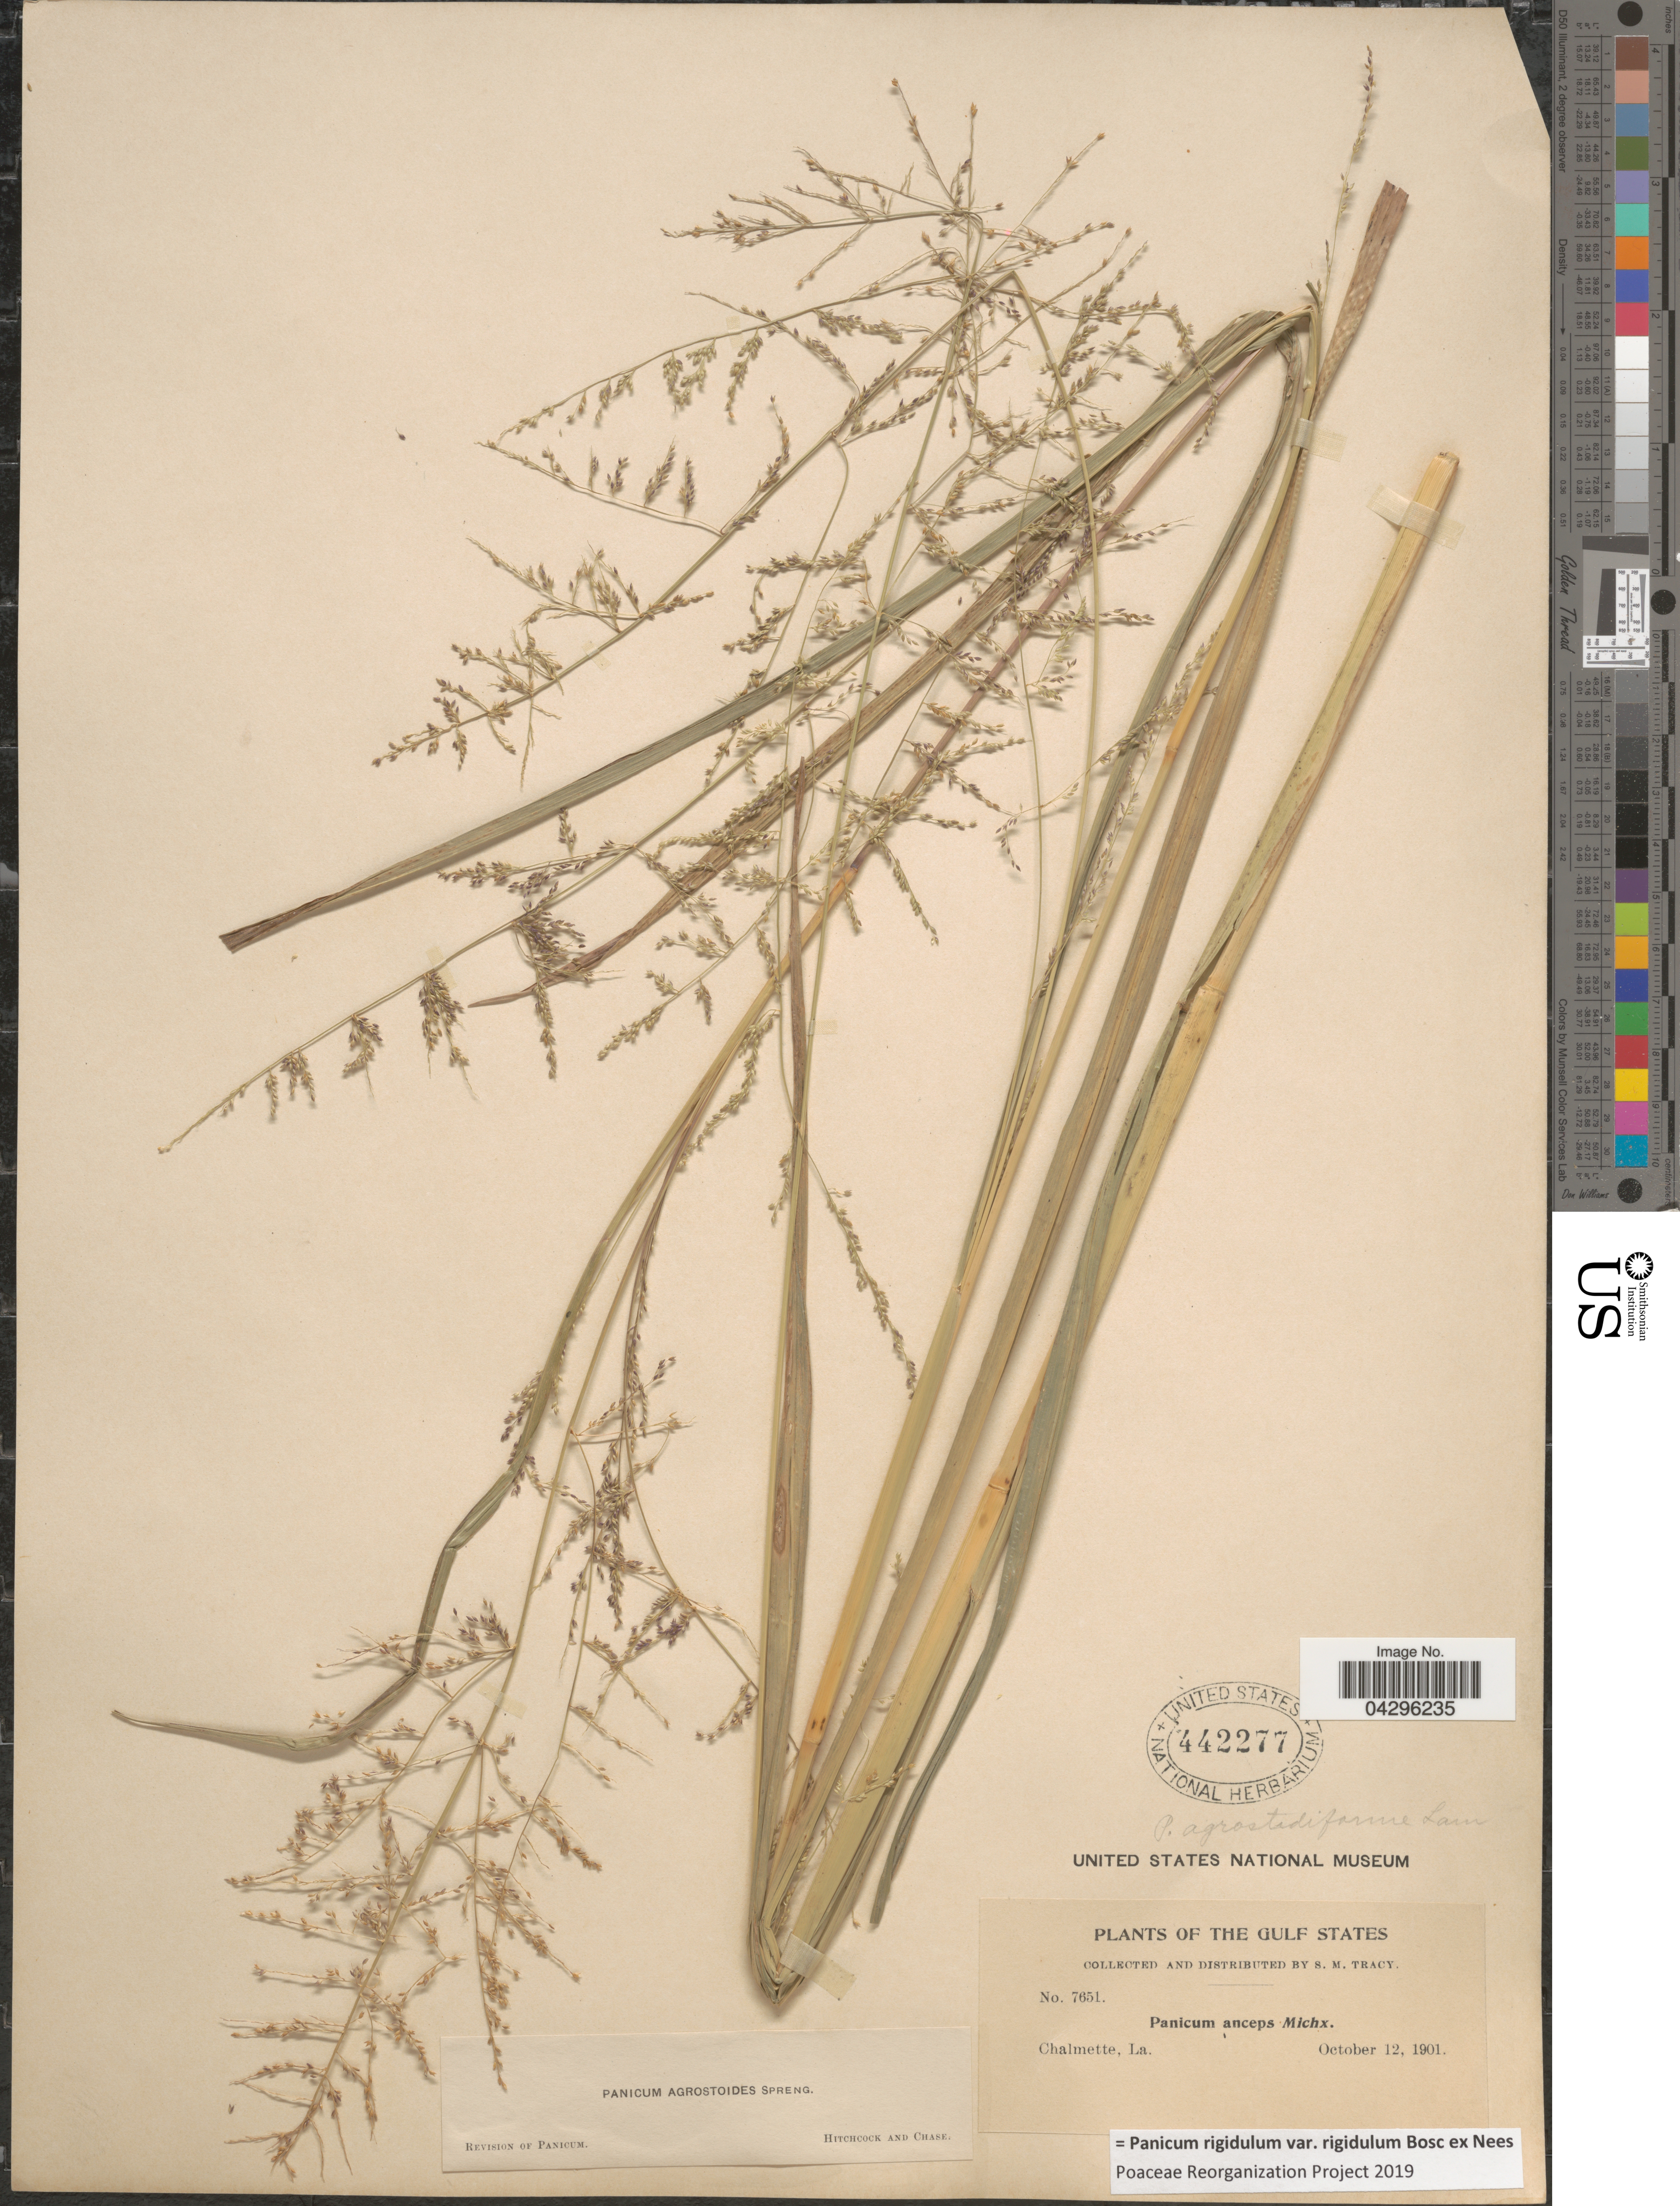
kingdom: Plantae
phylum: Tracheophyta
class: Liliopsida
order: Poales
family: Poaceae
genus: Panicum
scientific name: Panicum rigidulum var. rigidulum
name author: Bosc ex Nees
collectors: S. M. Tracy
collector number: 7651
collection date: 1901-10-12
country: United States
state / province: Louisiana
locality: The Gulf States. Chalmette.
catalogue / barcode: US 442277